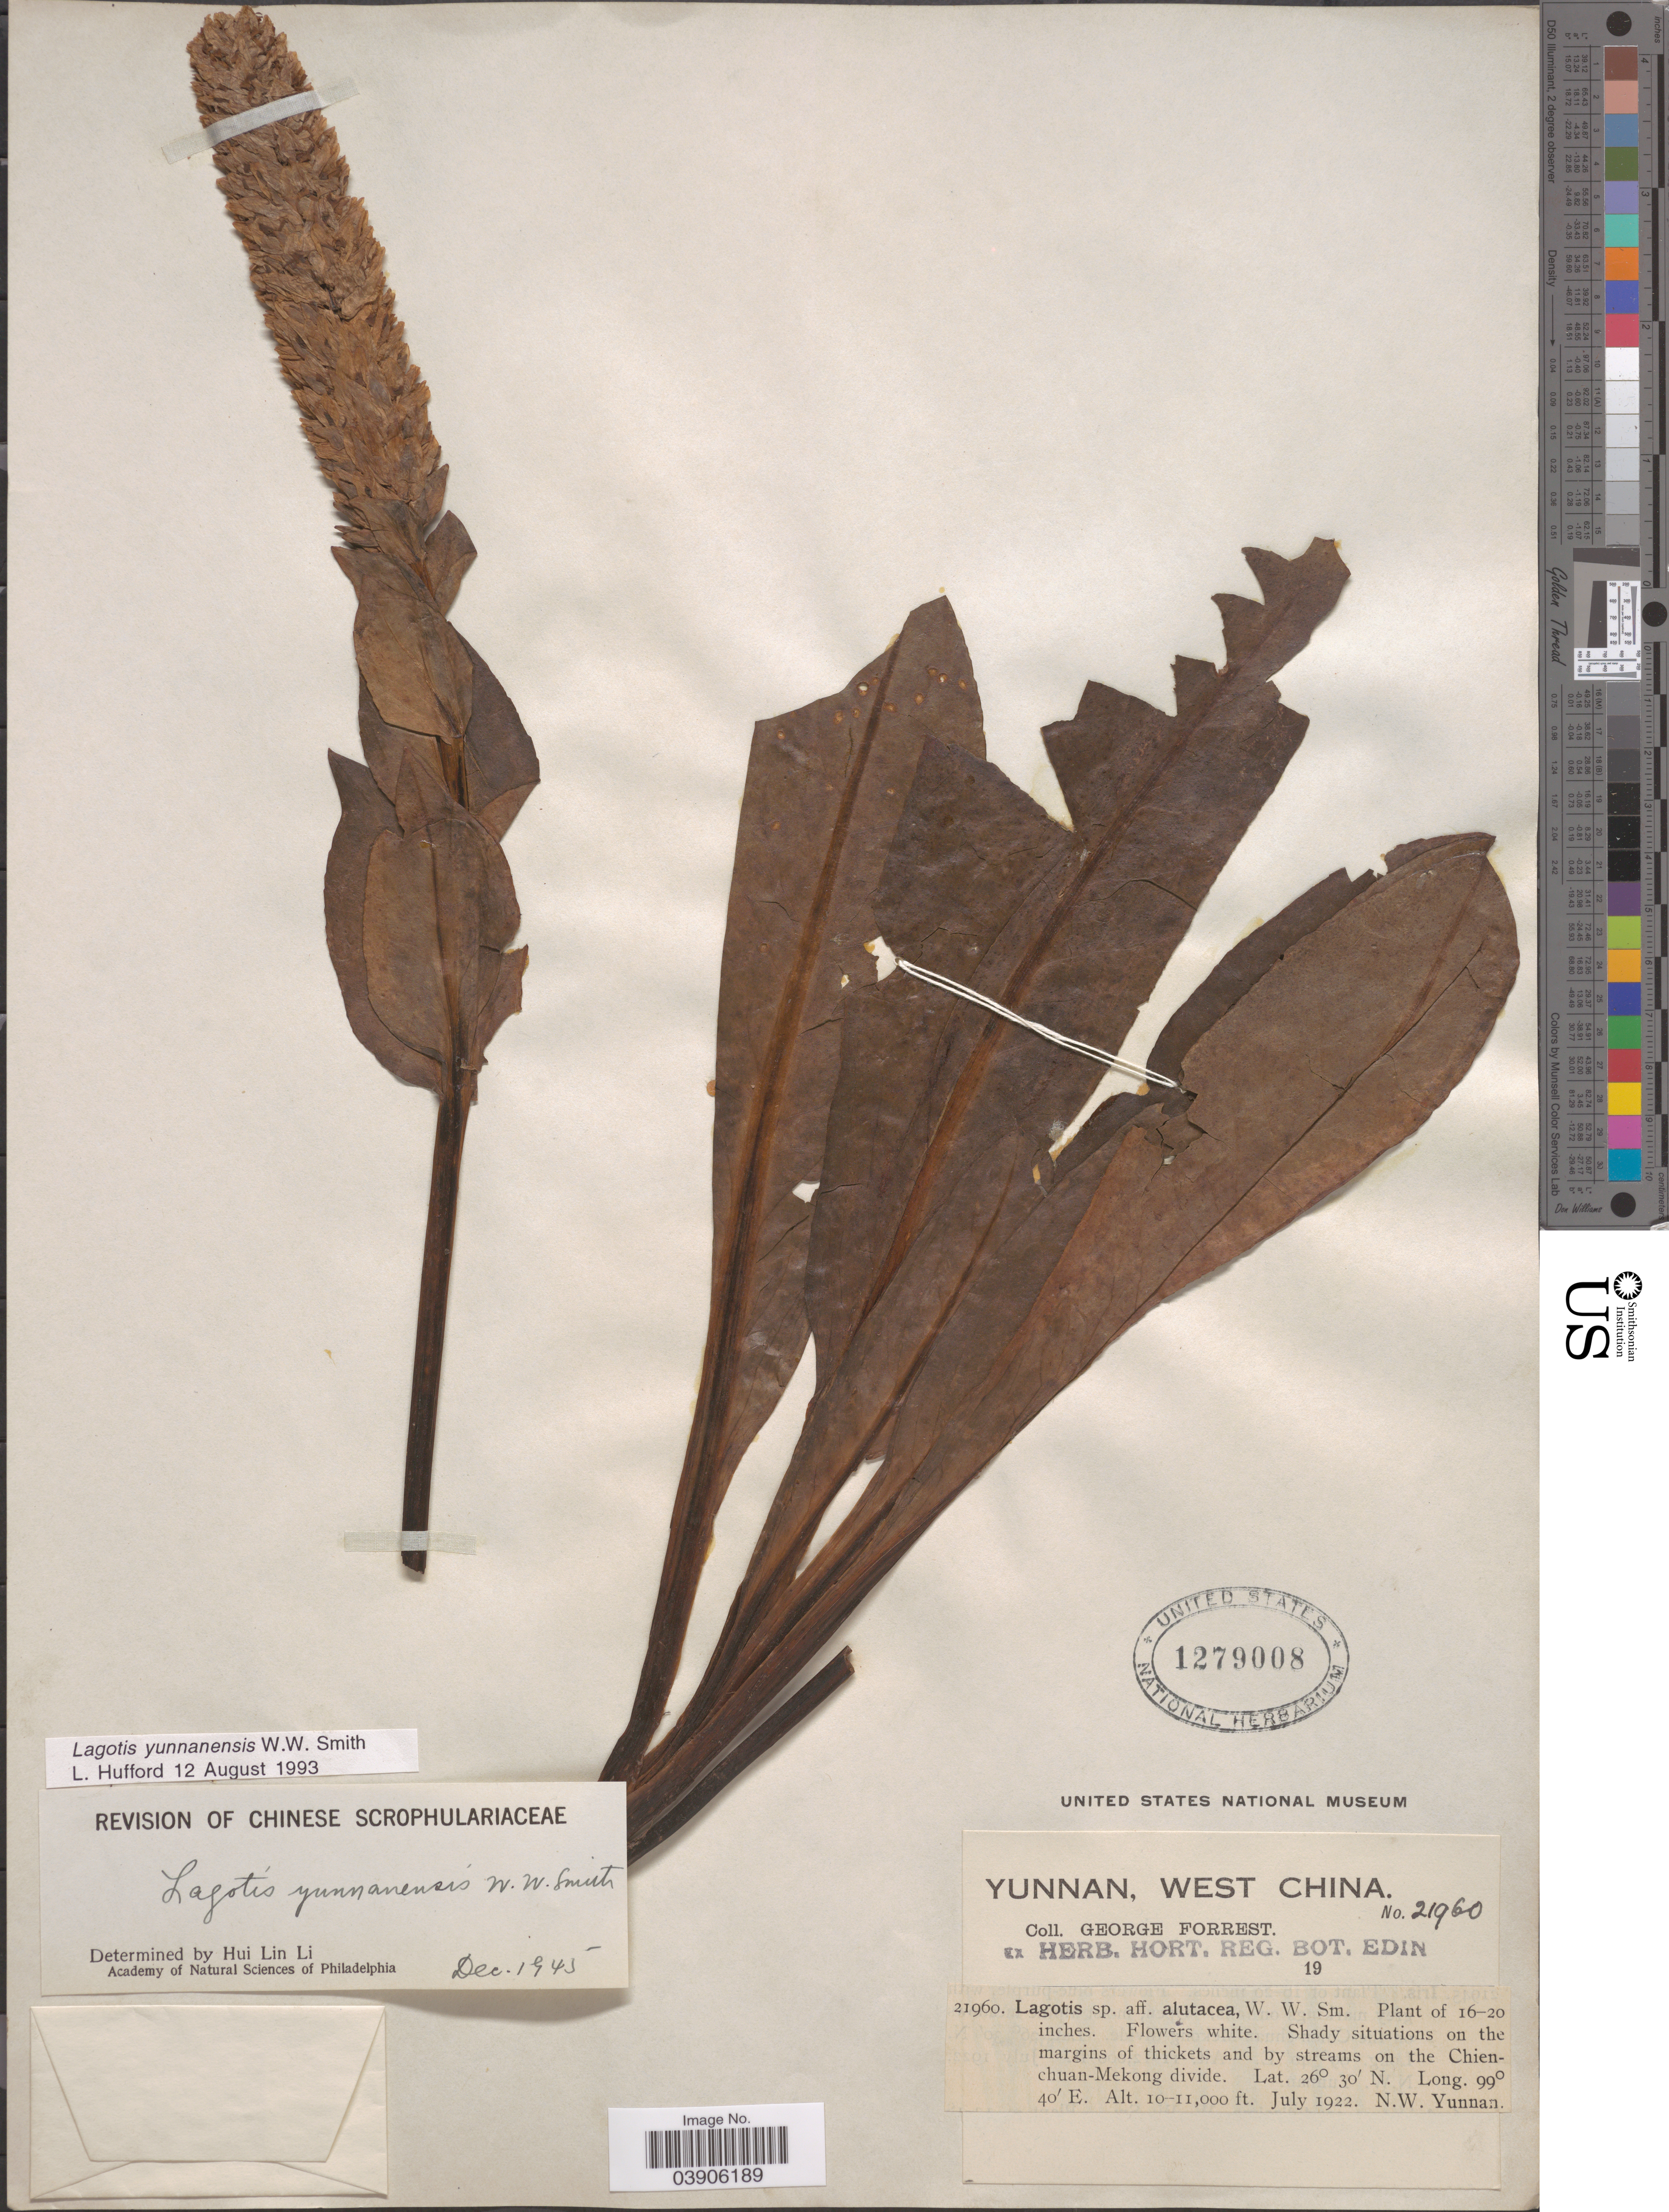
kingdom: Plantae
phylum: Tracheophyta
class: Magnoliopsida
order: Lamiales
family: Plantaginaceae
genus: Lagotis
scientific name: Lagotis yunnanensis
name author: W.W. Sm.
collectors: G. Forrest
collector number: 21960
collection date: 1922-07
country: China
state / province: Yunnan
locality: West China. On the margins of thickets and by streams on the Chien-chuan-Mekong divide. N.W. Yunnan.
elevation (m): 3048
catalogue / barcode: US 1279008